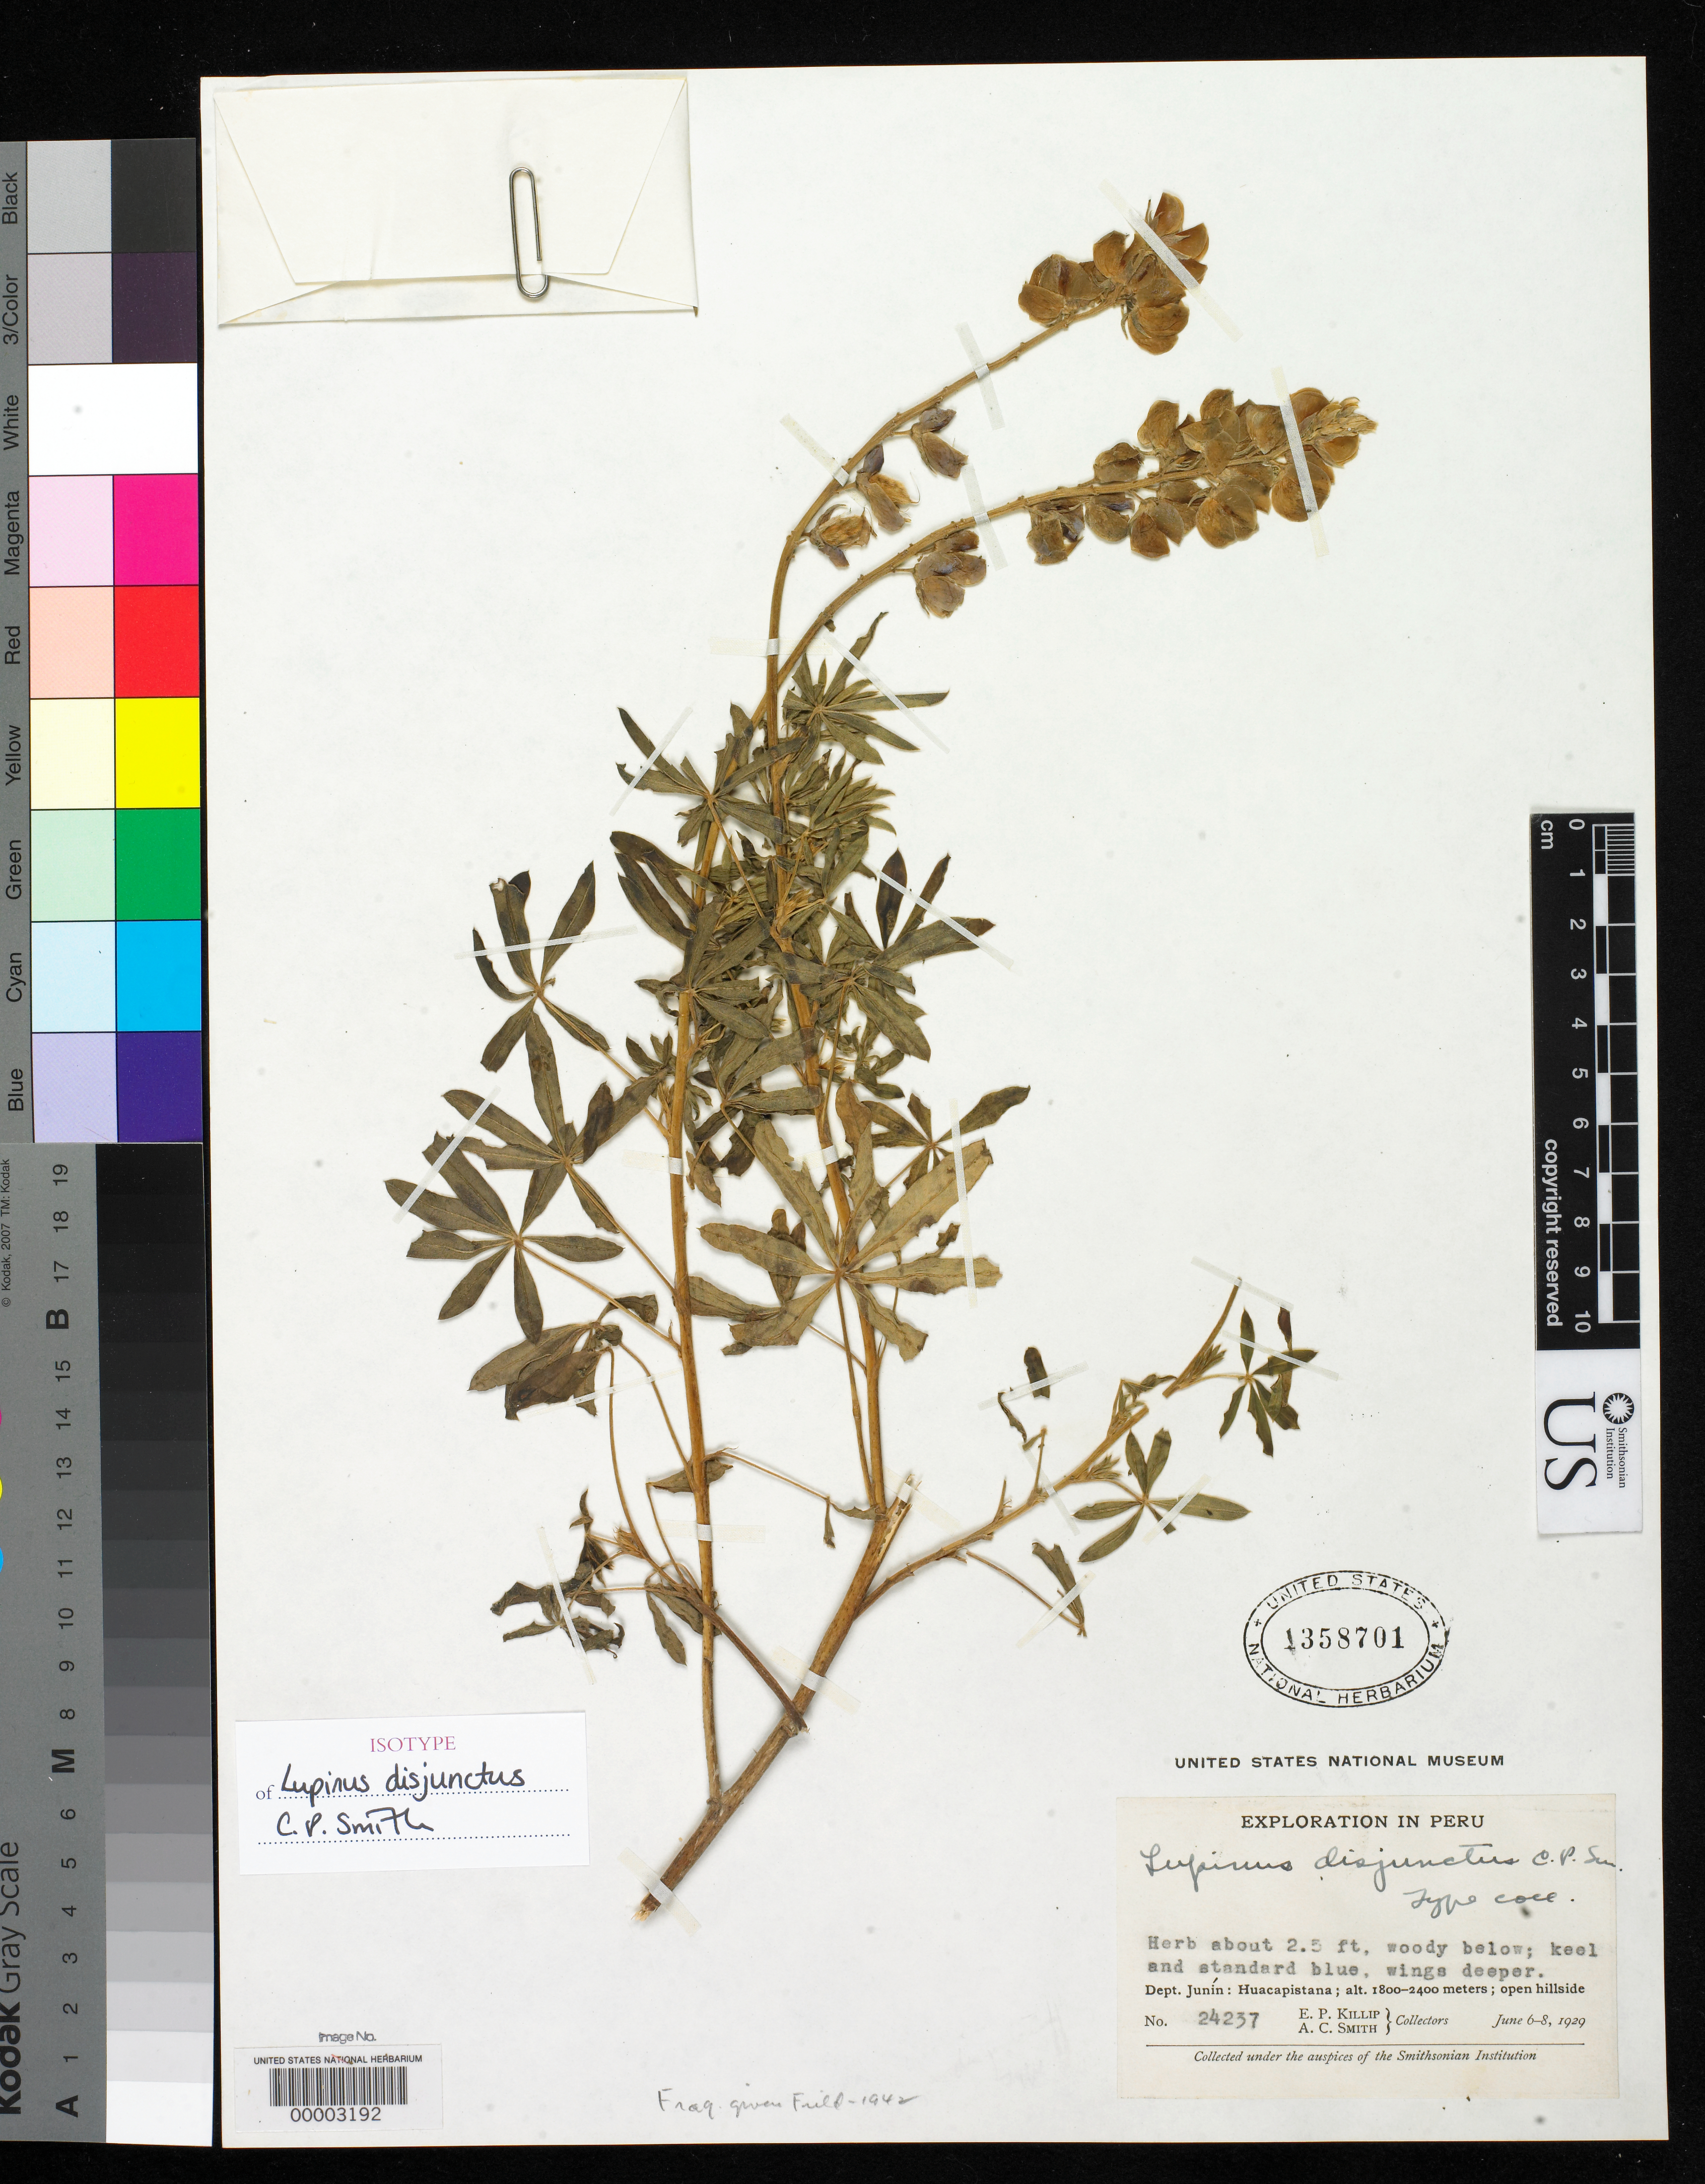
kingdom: Plantae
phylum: Tracheophyta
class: Magnoliopsida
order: Fabales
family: Fabaceae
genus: Lupinus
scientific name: Lupinus disjunctus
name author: C.P. Sm.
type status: Isotype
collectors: E. P. Killip & A. C. Smith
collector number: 24237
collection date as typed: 06 Jun 1929 to 08 Jun 1929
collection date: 1929-06-06/1929-06-08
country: Peru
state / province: Junín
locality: Huacapistana.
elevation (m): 1800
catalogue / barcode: US 1358701